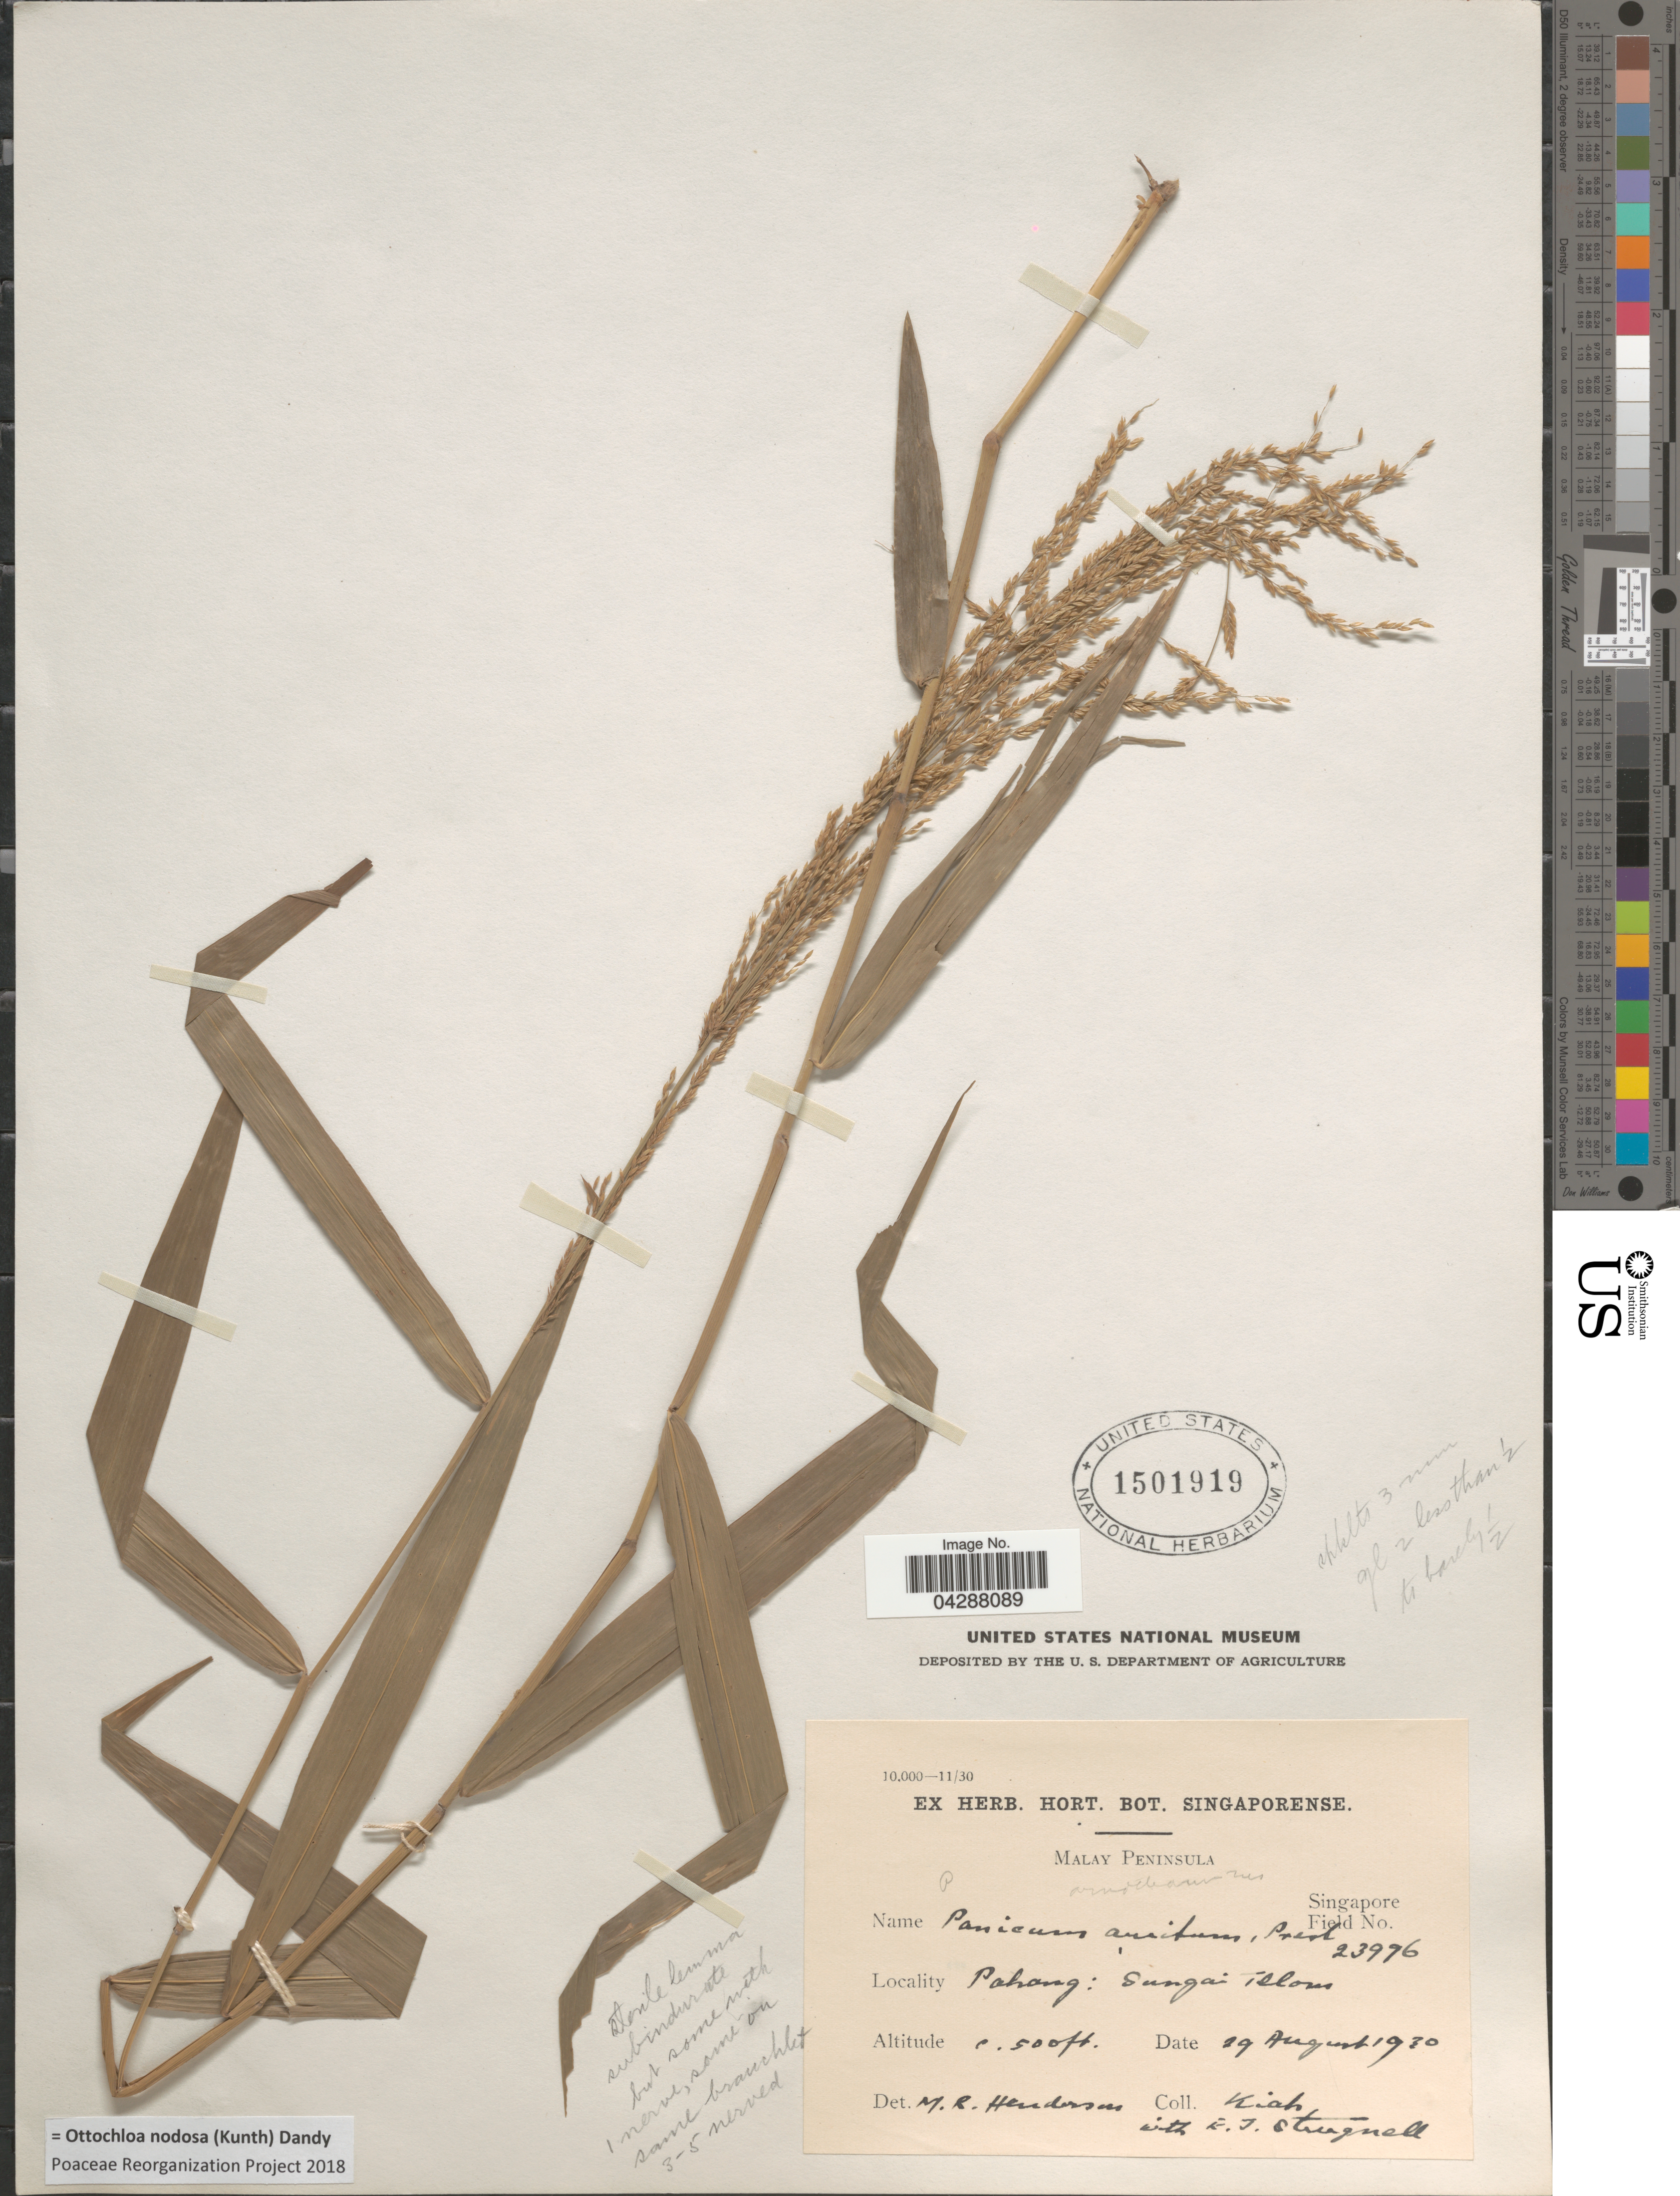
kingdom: Plantae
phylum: Tracheophyta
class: Liliopsida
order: Poales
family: Poaceae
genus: Ottochloa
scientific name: Ottochloa nodosa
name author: (Kunth) Dandy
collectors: -. Kiah & E. Strugnell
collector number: Singapore Field 23996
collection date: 1930-08-29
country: Malaysia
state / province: Pahang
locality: Malay Peninsula. Sungai islom.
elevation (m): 152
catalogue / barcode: US 1501919